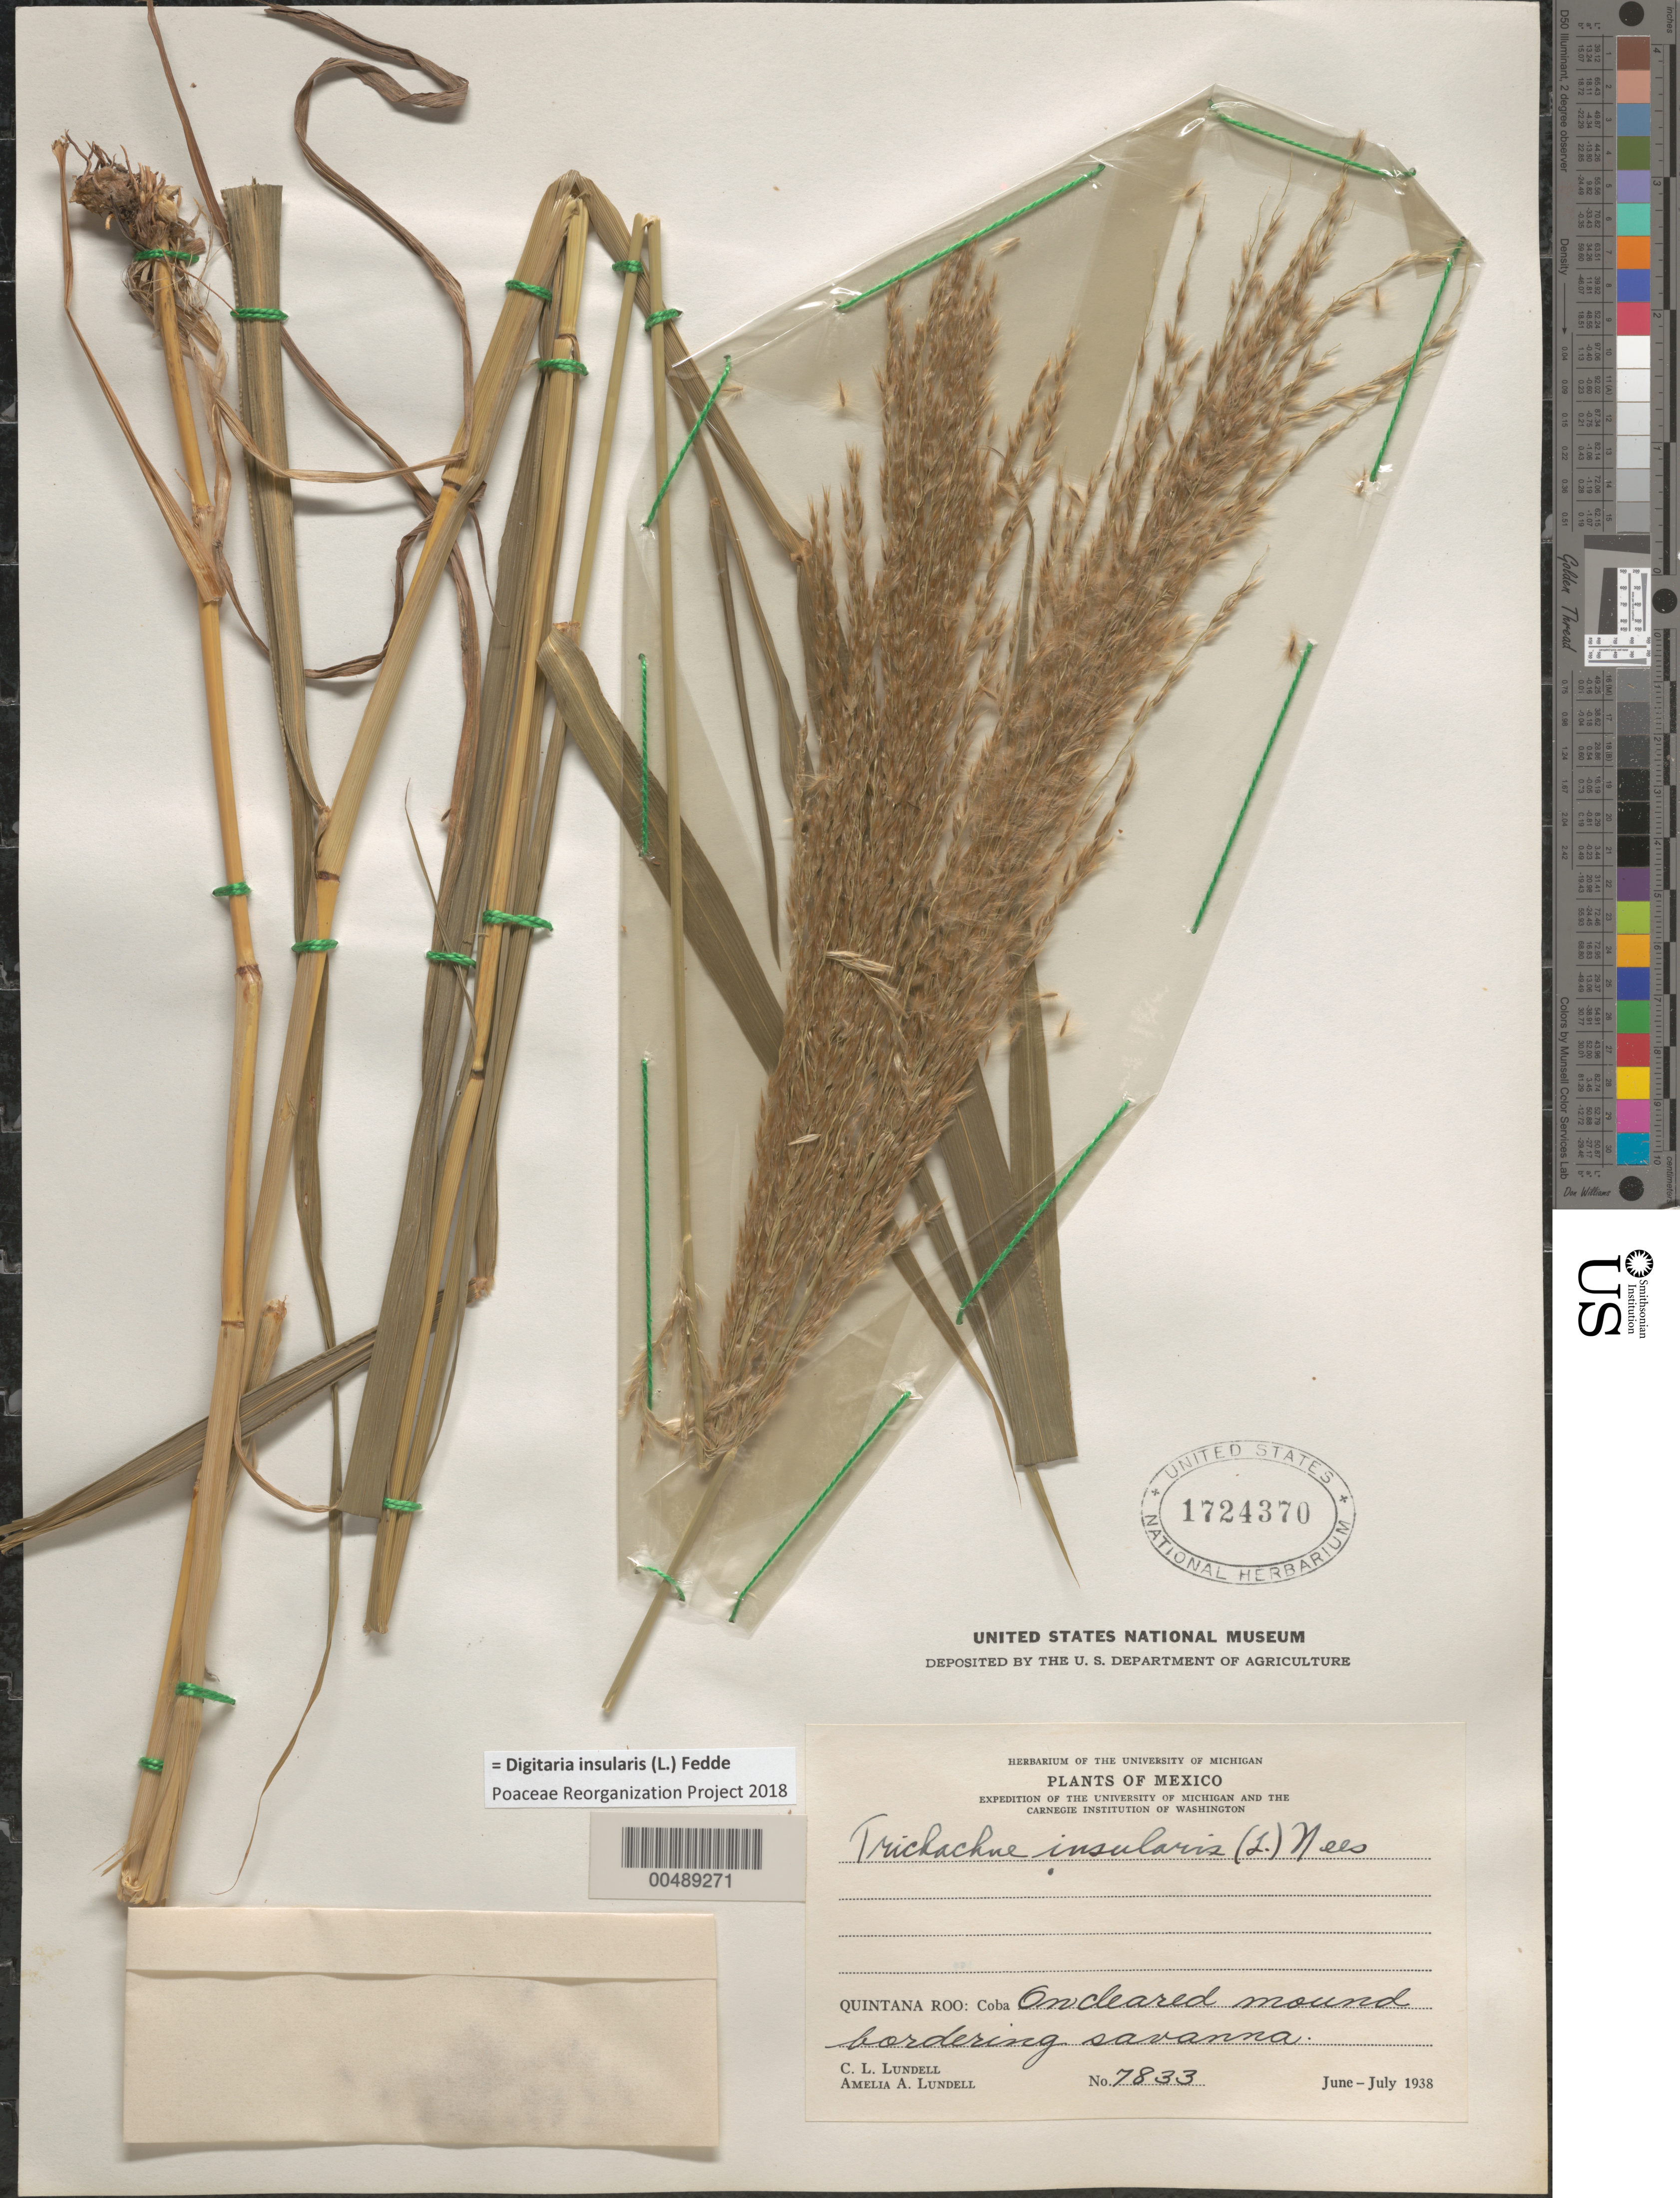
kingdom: Plantae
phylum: Tracheophyta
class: Liliopsida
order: Poales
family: Poaceae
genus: Digitaria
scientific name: Digitaria insularis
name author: (L.) Fedde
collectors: C. L. Lundell & A. A. Lundell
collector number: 7833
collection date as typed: Jun 1938 to -- Jul 1938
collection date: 1938-06/1938-07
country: Mexico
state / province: Quintana Roo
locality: Coba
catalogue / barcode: US 1724370